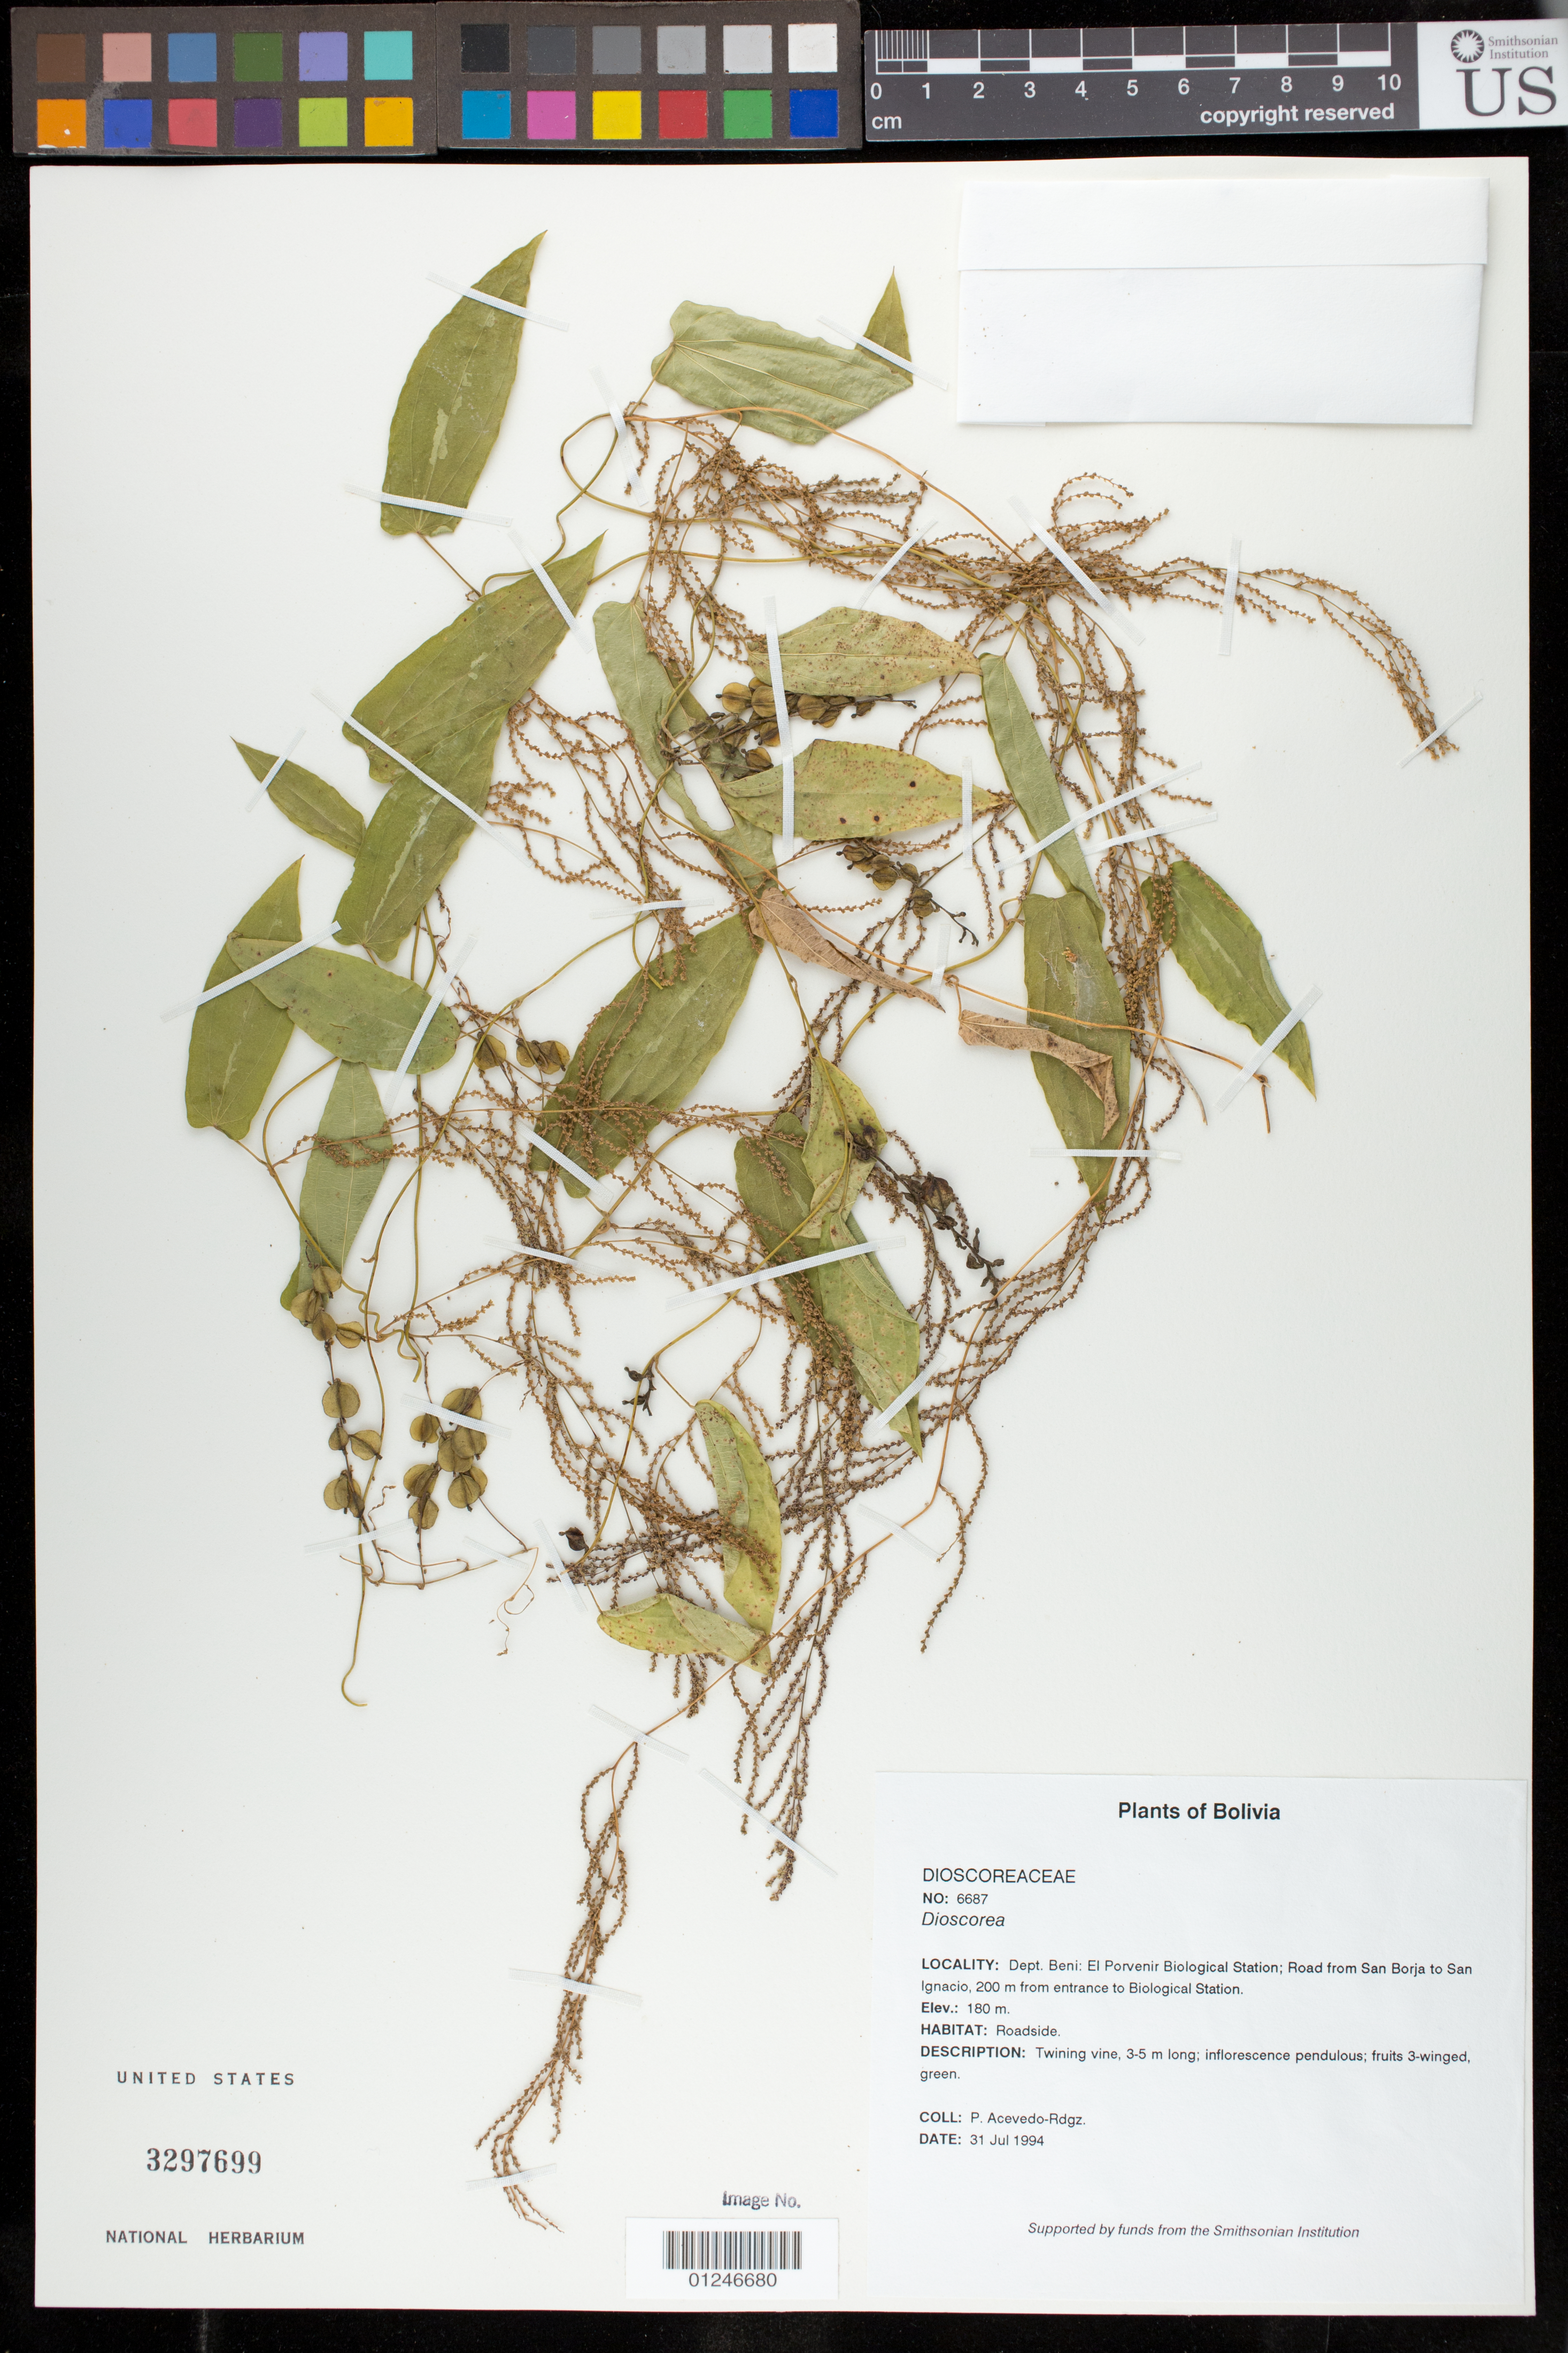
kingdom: Plantae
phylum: Tracheophyta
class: Liliopsida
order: Dioscoreales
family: Dioscoreaceae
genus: Dioscorea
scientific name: Dioscorea sp.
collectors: P. Acevedo-Rodr.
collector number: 6687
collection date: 1994-07-31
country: Bolivia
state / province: Beni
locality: El Porvenir Biological Station road from San Borja to San Ignacio; 200 m from entrances to Biological Station.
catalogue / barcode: US 3297699